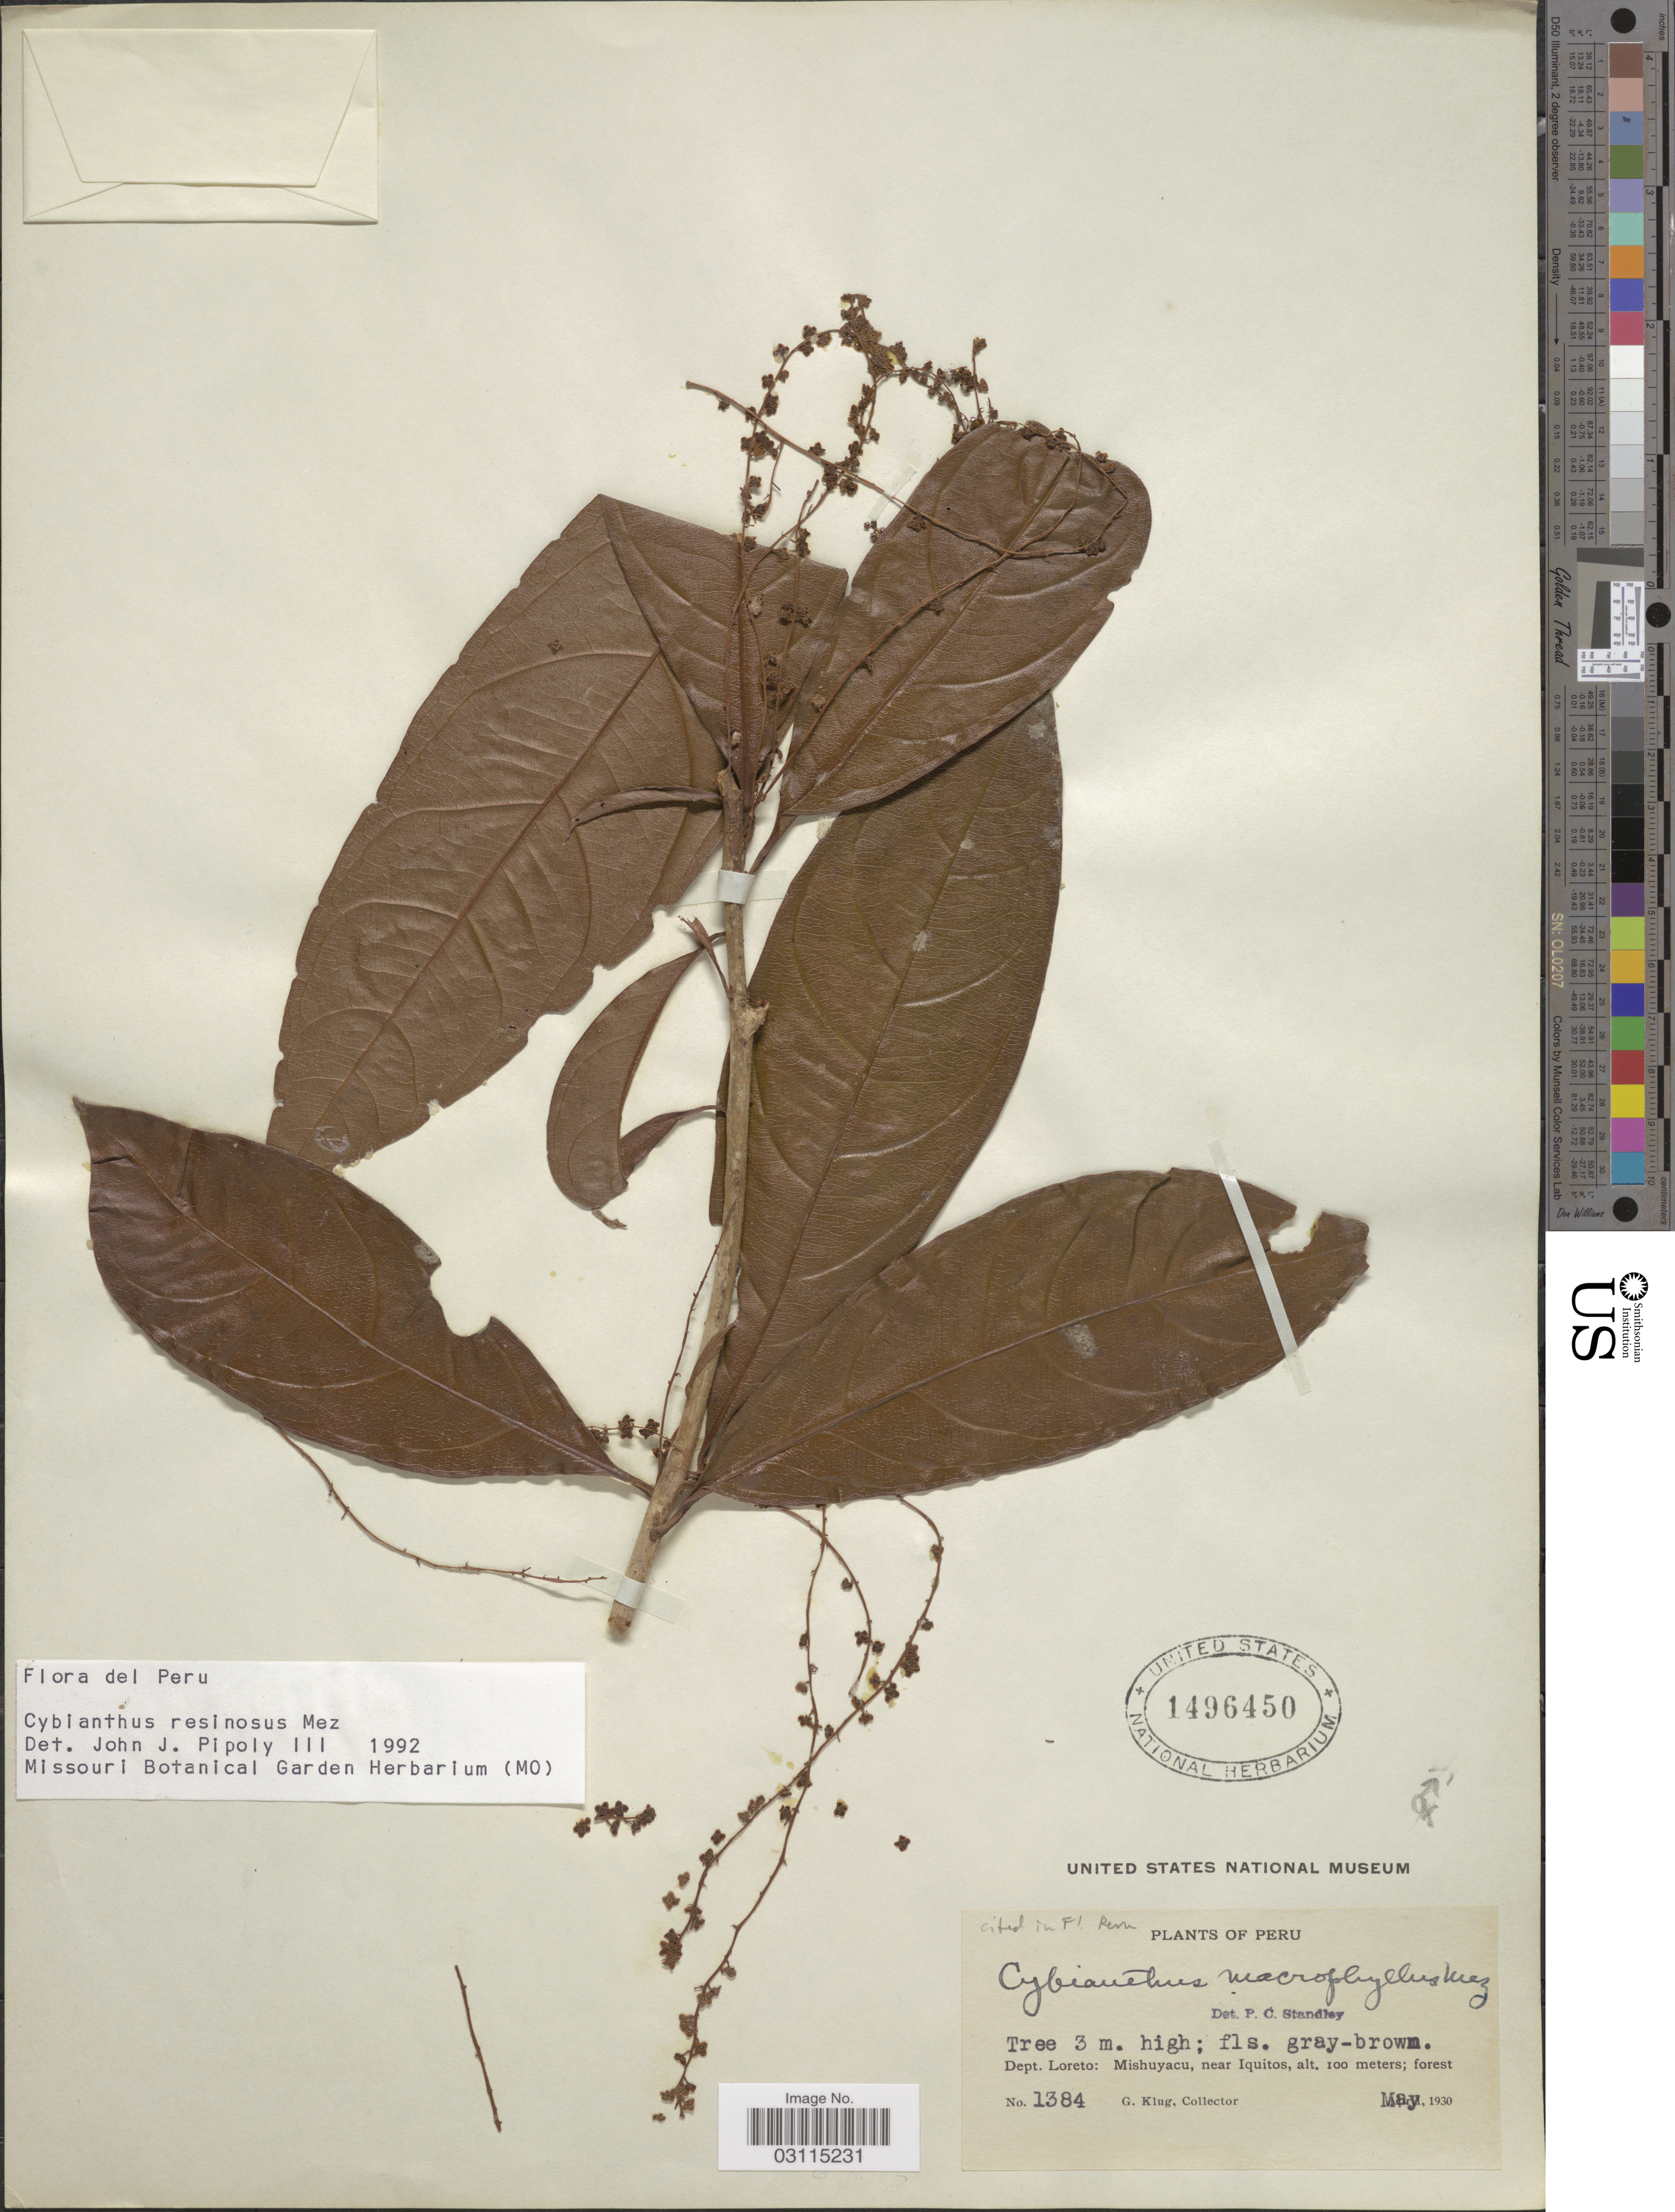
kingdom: Plantae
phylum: Tracheophyta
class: Magnoliopsida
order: Ericales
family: Primulaceae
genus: Cybianthus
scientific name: Cybianthus resinosus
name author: Mez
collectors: G. Klug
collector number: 1384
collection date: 1930-05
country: Peru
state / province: Loreto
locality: Dept. Loreto: Mishuyacu, near Iquitos.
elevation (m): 100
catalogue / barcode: US 1496450